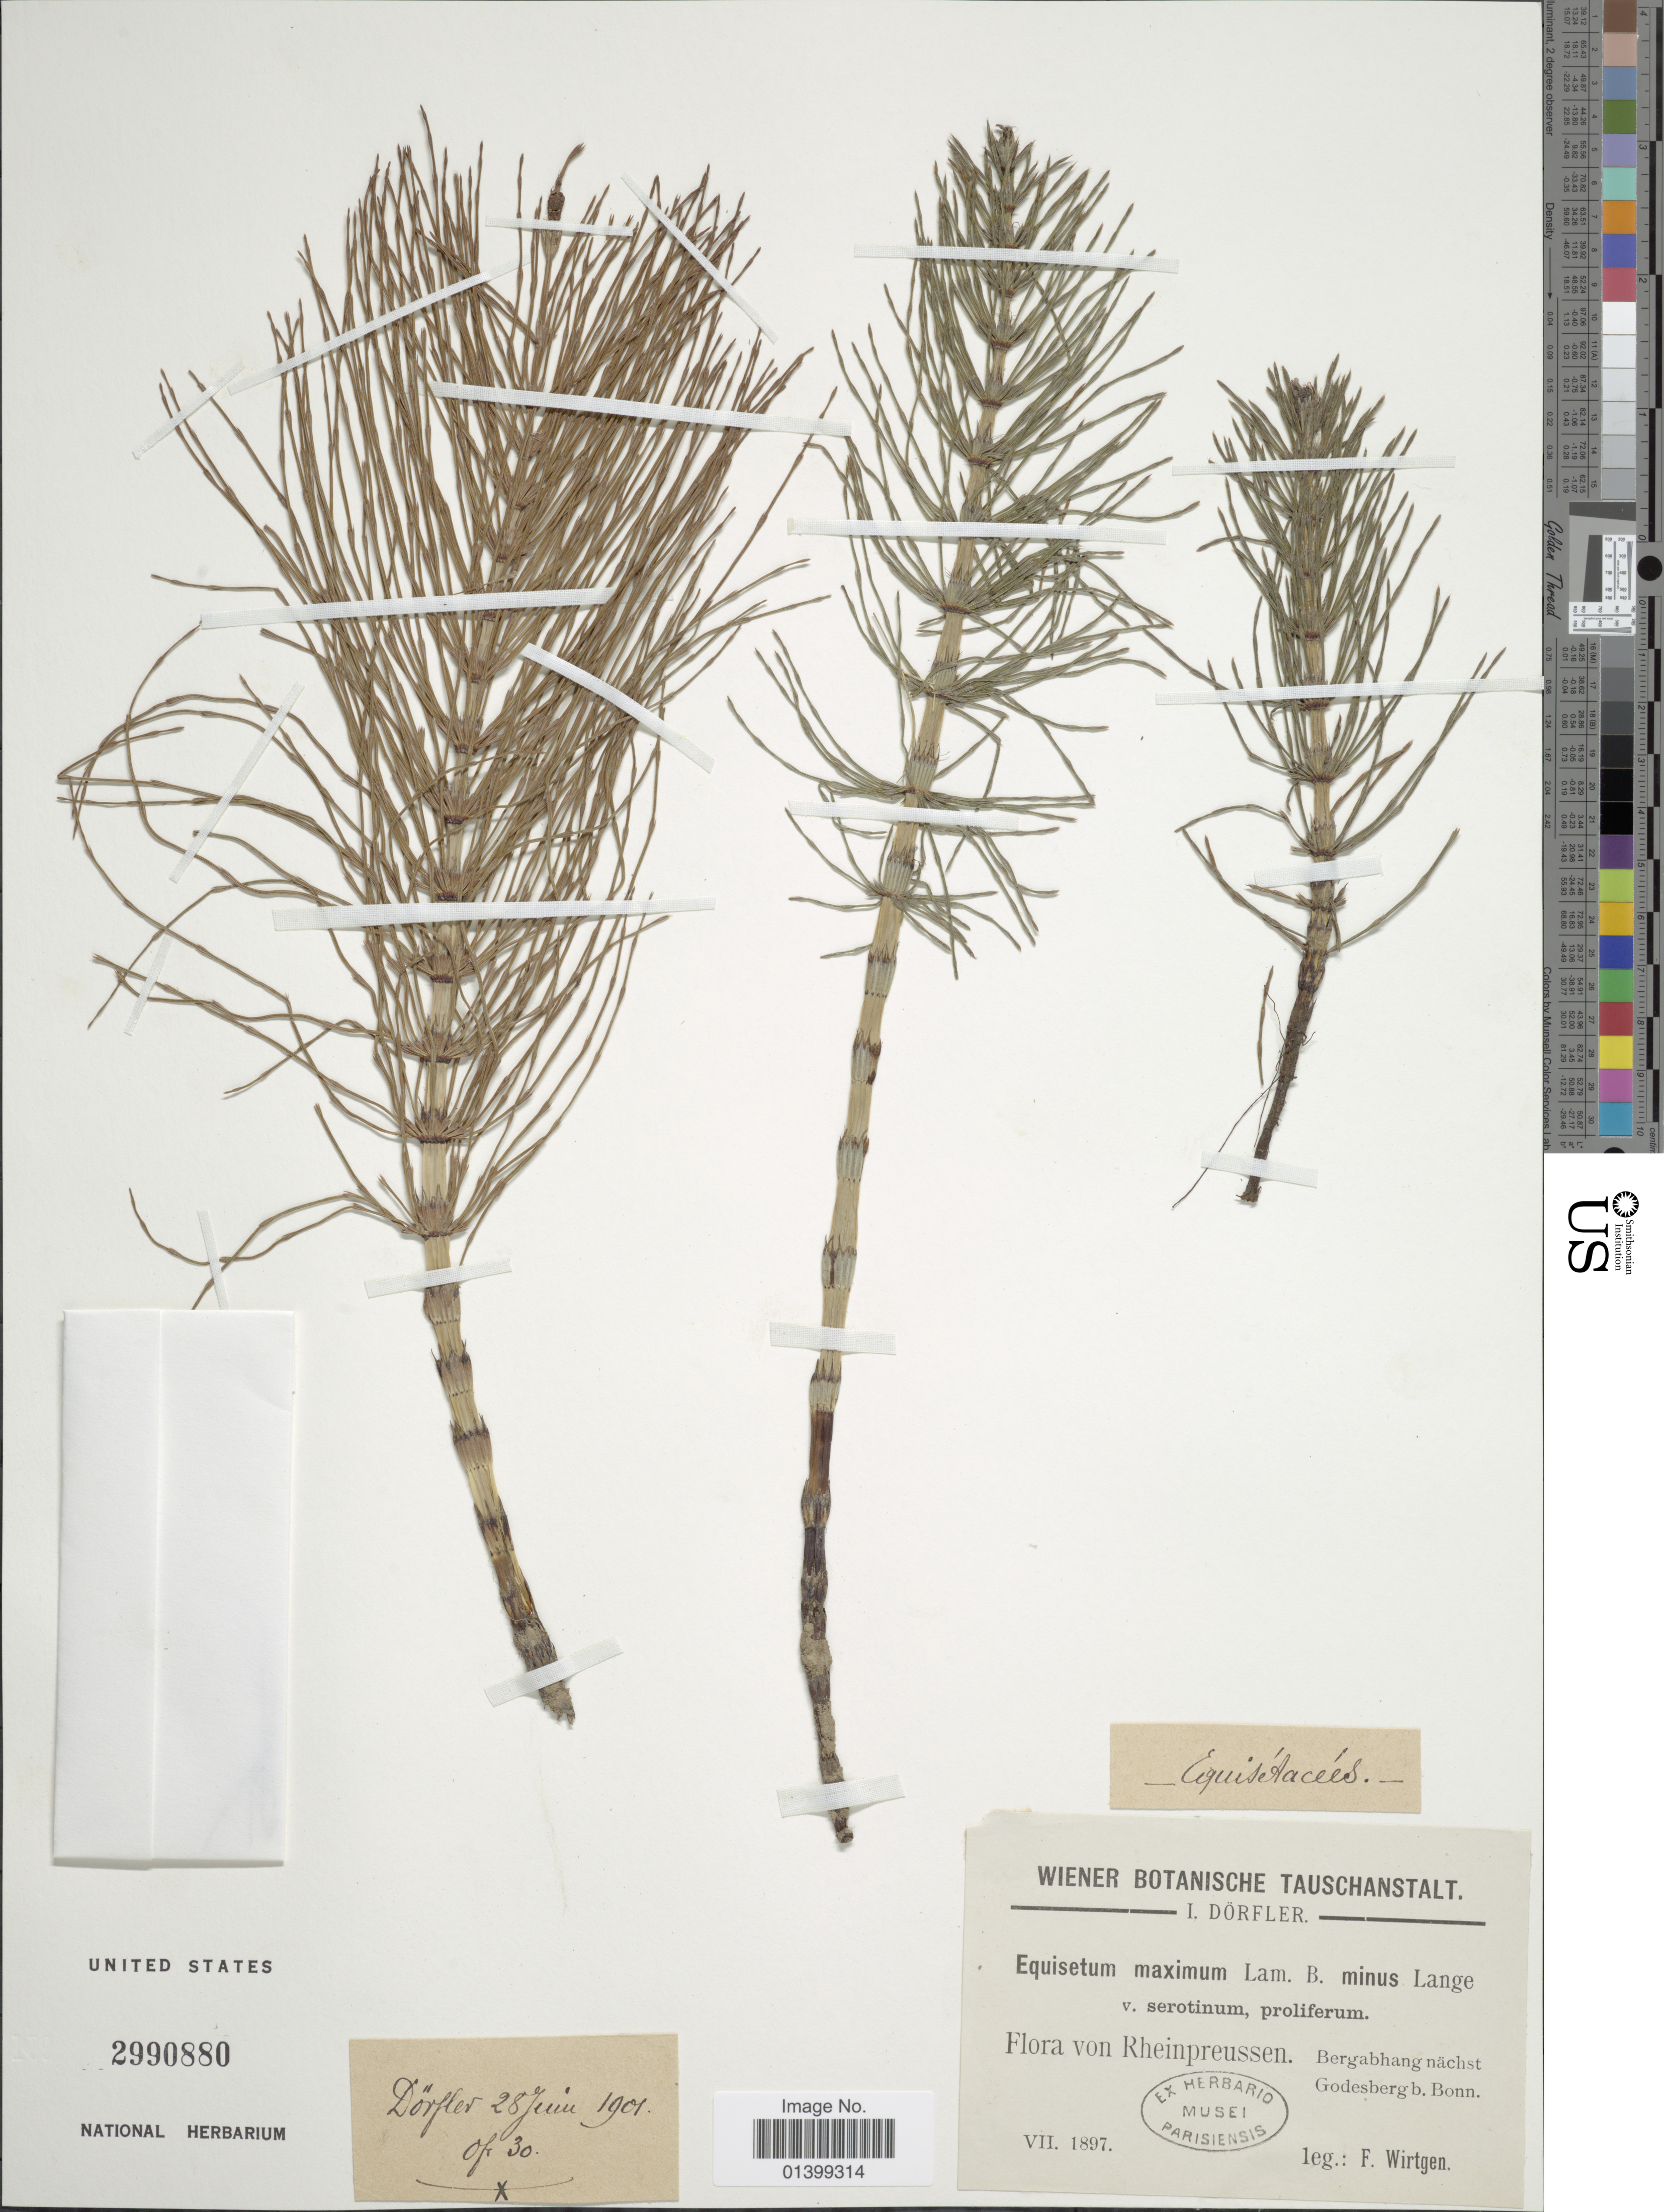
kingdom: Plantae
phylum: Tracheophyta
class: Polypodiopsida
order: Equisetales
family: Equisetaceae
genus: Equisetum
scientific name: Equisetum telmateia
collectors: F. Wirtgen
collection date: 1897-07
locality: Flora von Rheinpreussen. Bergabhang nächts Godesberg b. Bonn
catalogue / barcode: US 2990880